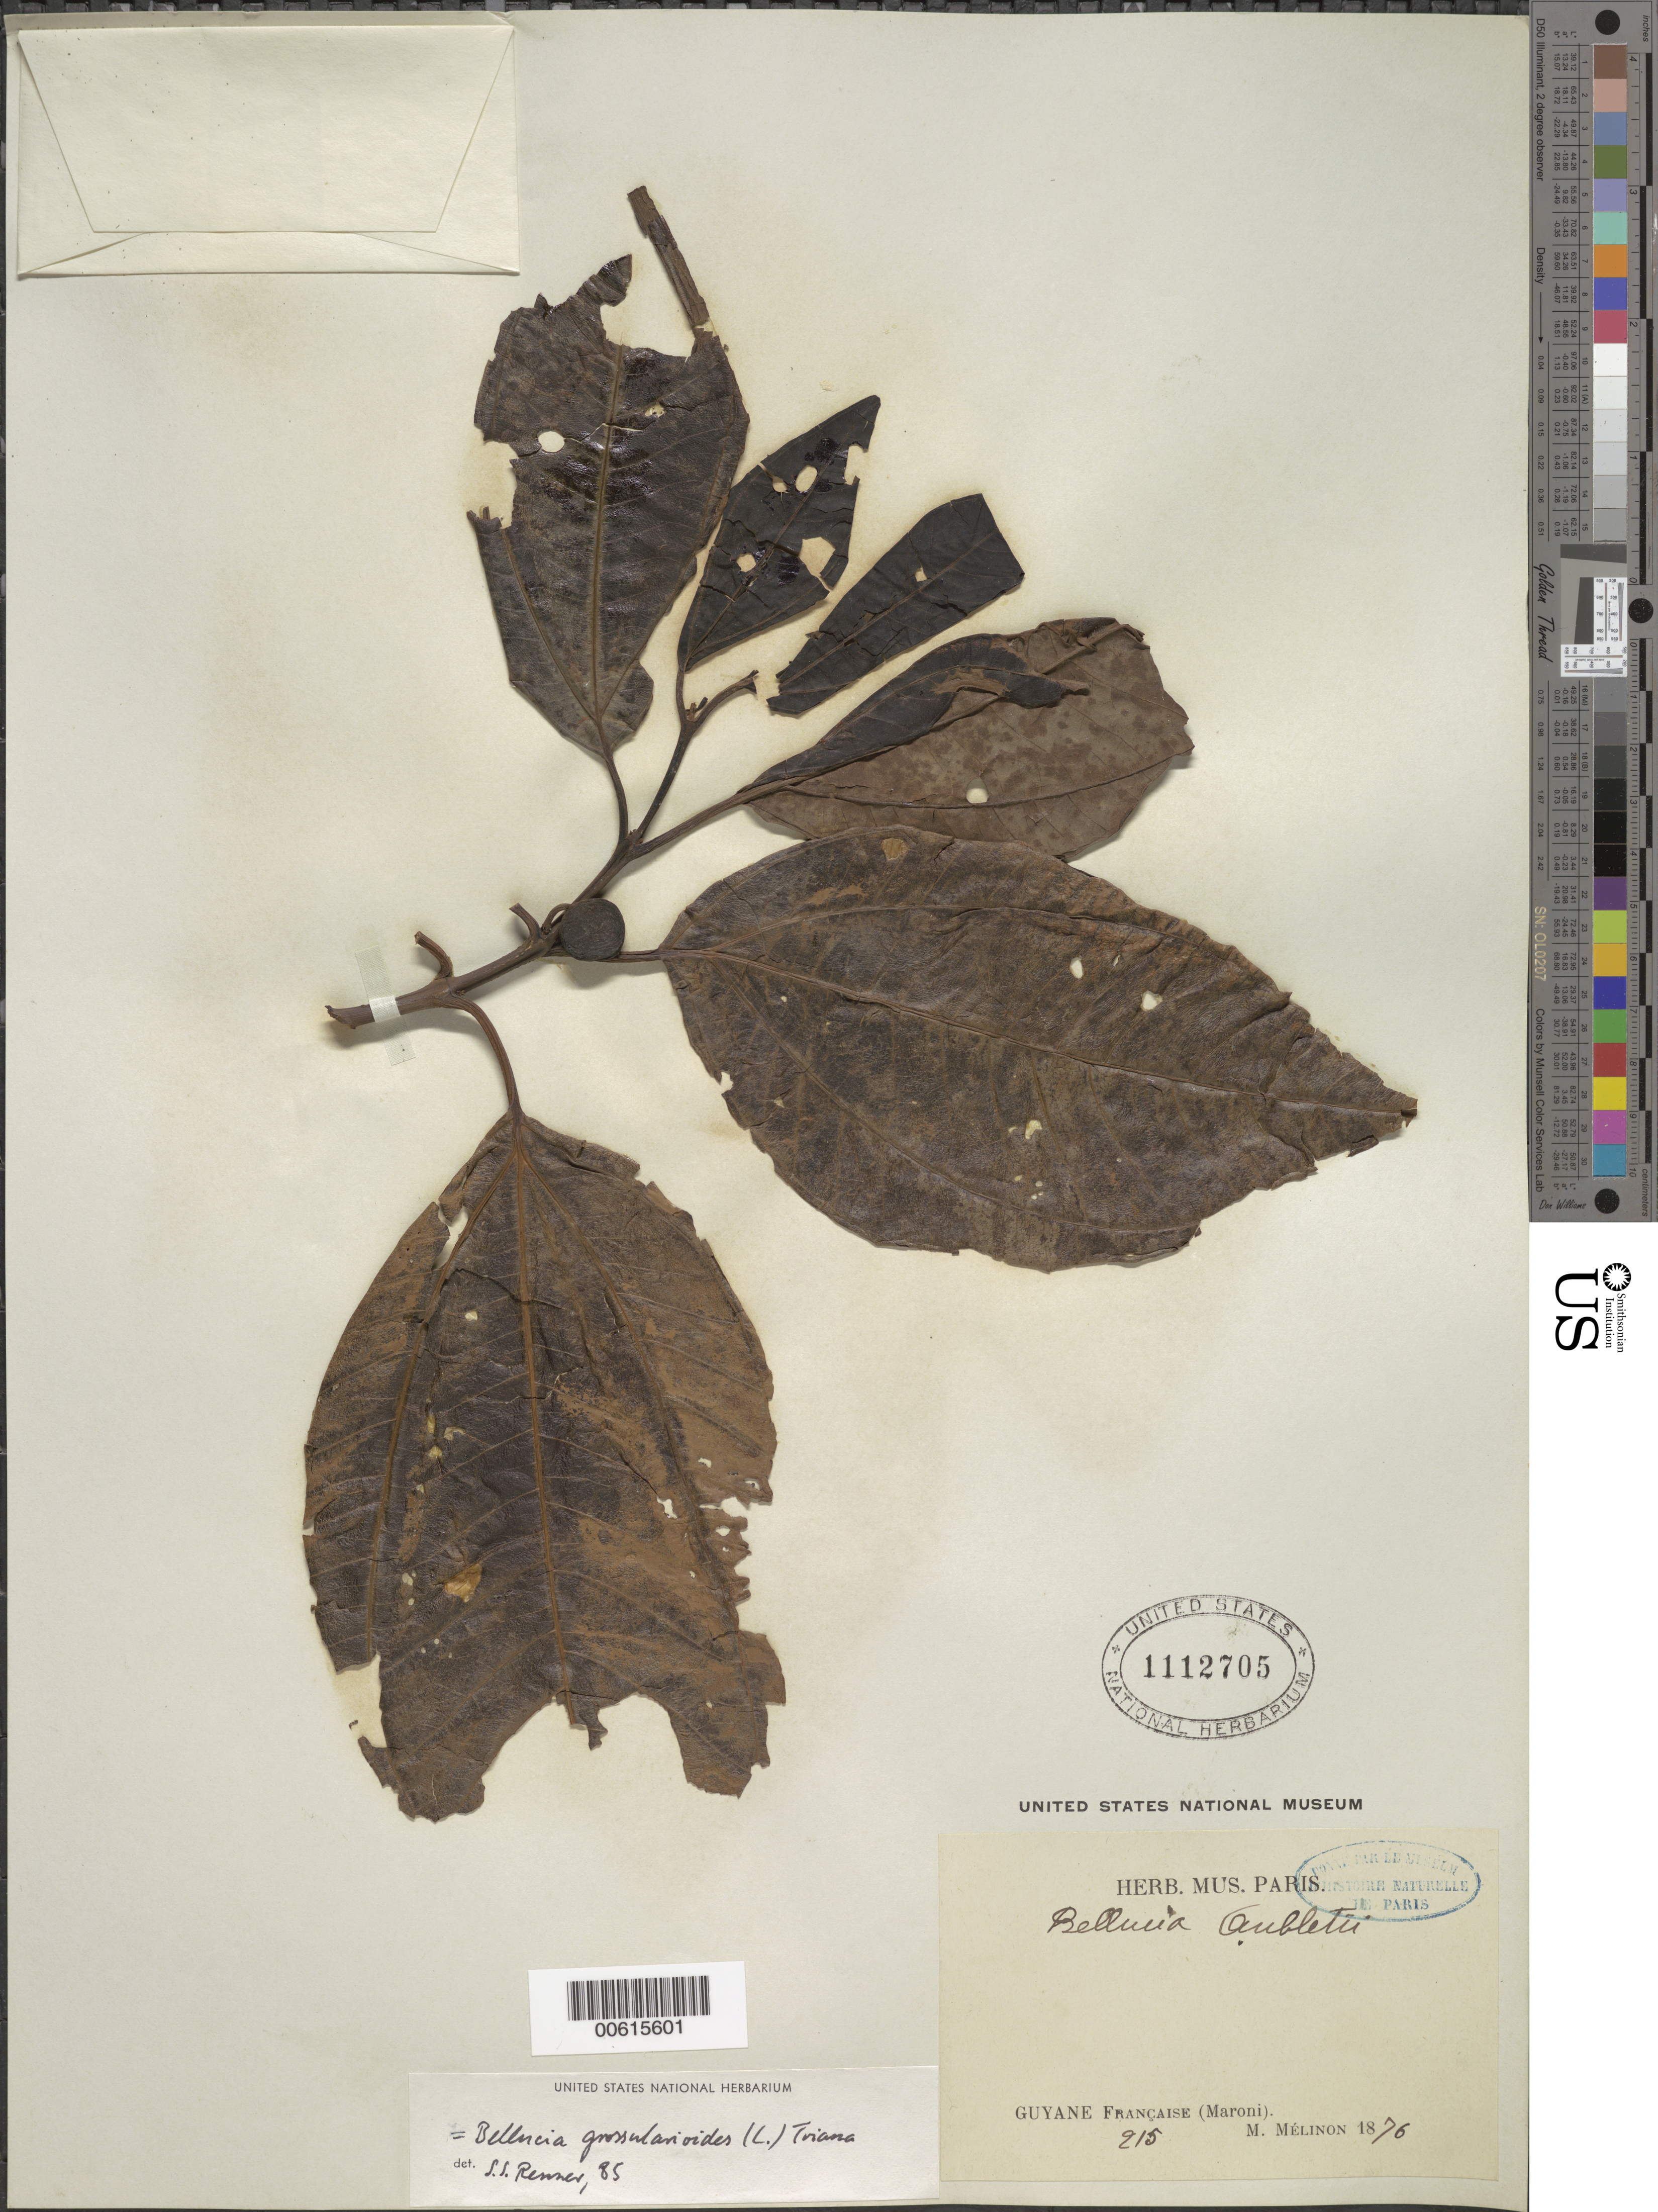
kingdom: Plantae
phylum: Tracheophyta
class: Magnoliopsida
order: Myrtales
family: Melastomataceae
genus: Bellucia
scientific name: Bellucia grossularioides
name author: (L.) Triana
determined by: Renner, S. S.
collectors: E. Mélinon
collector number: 215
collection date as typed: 1876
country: French Guiana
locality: Maroni R.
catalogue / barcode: US 1112705